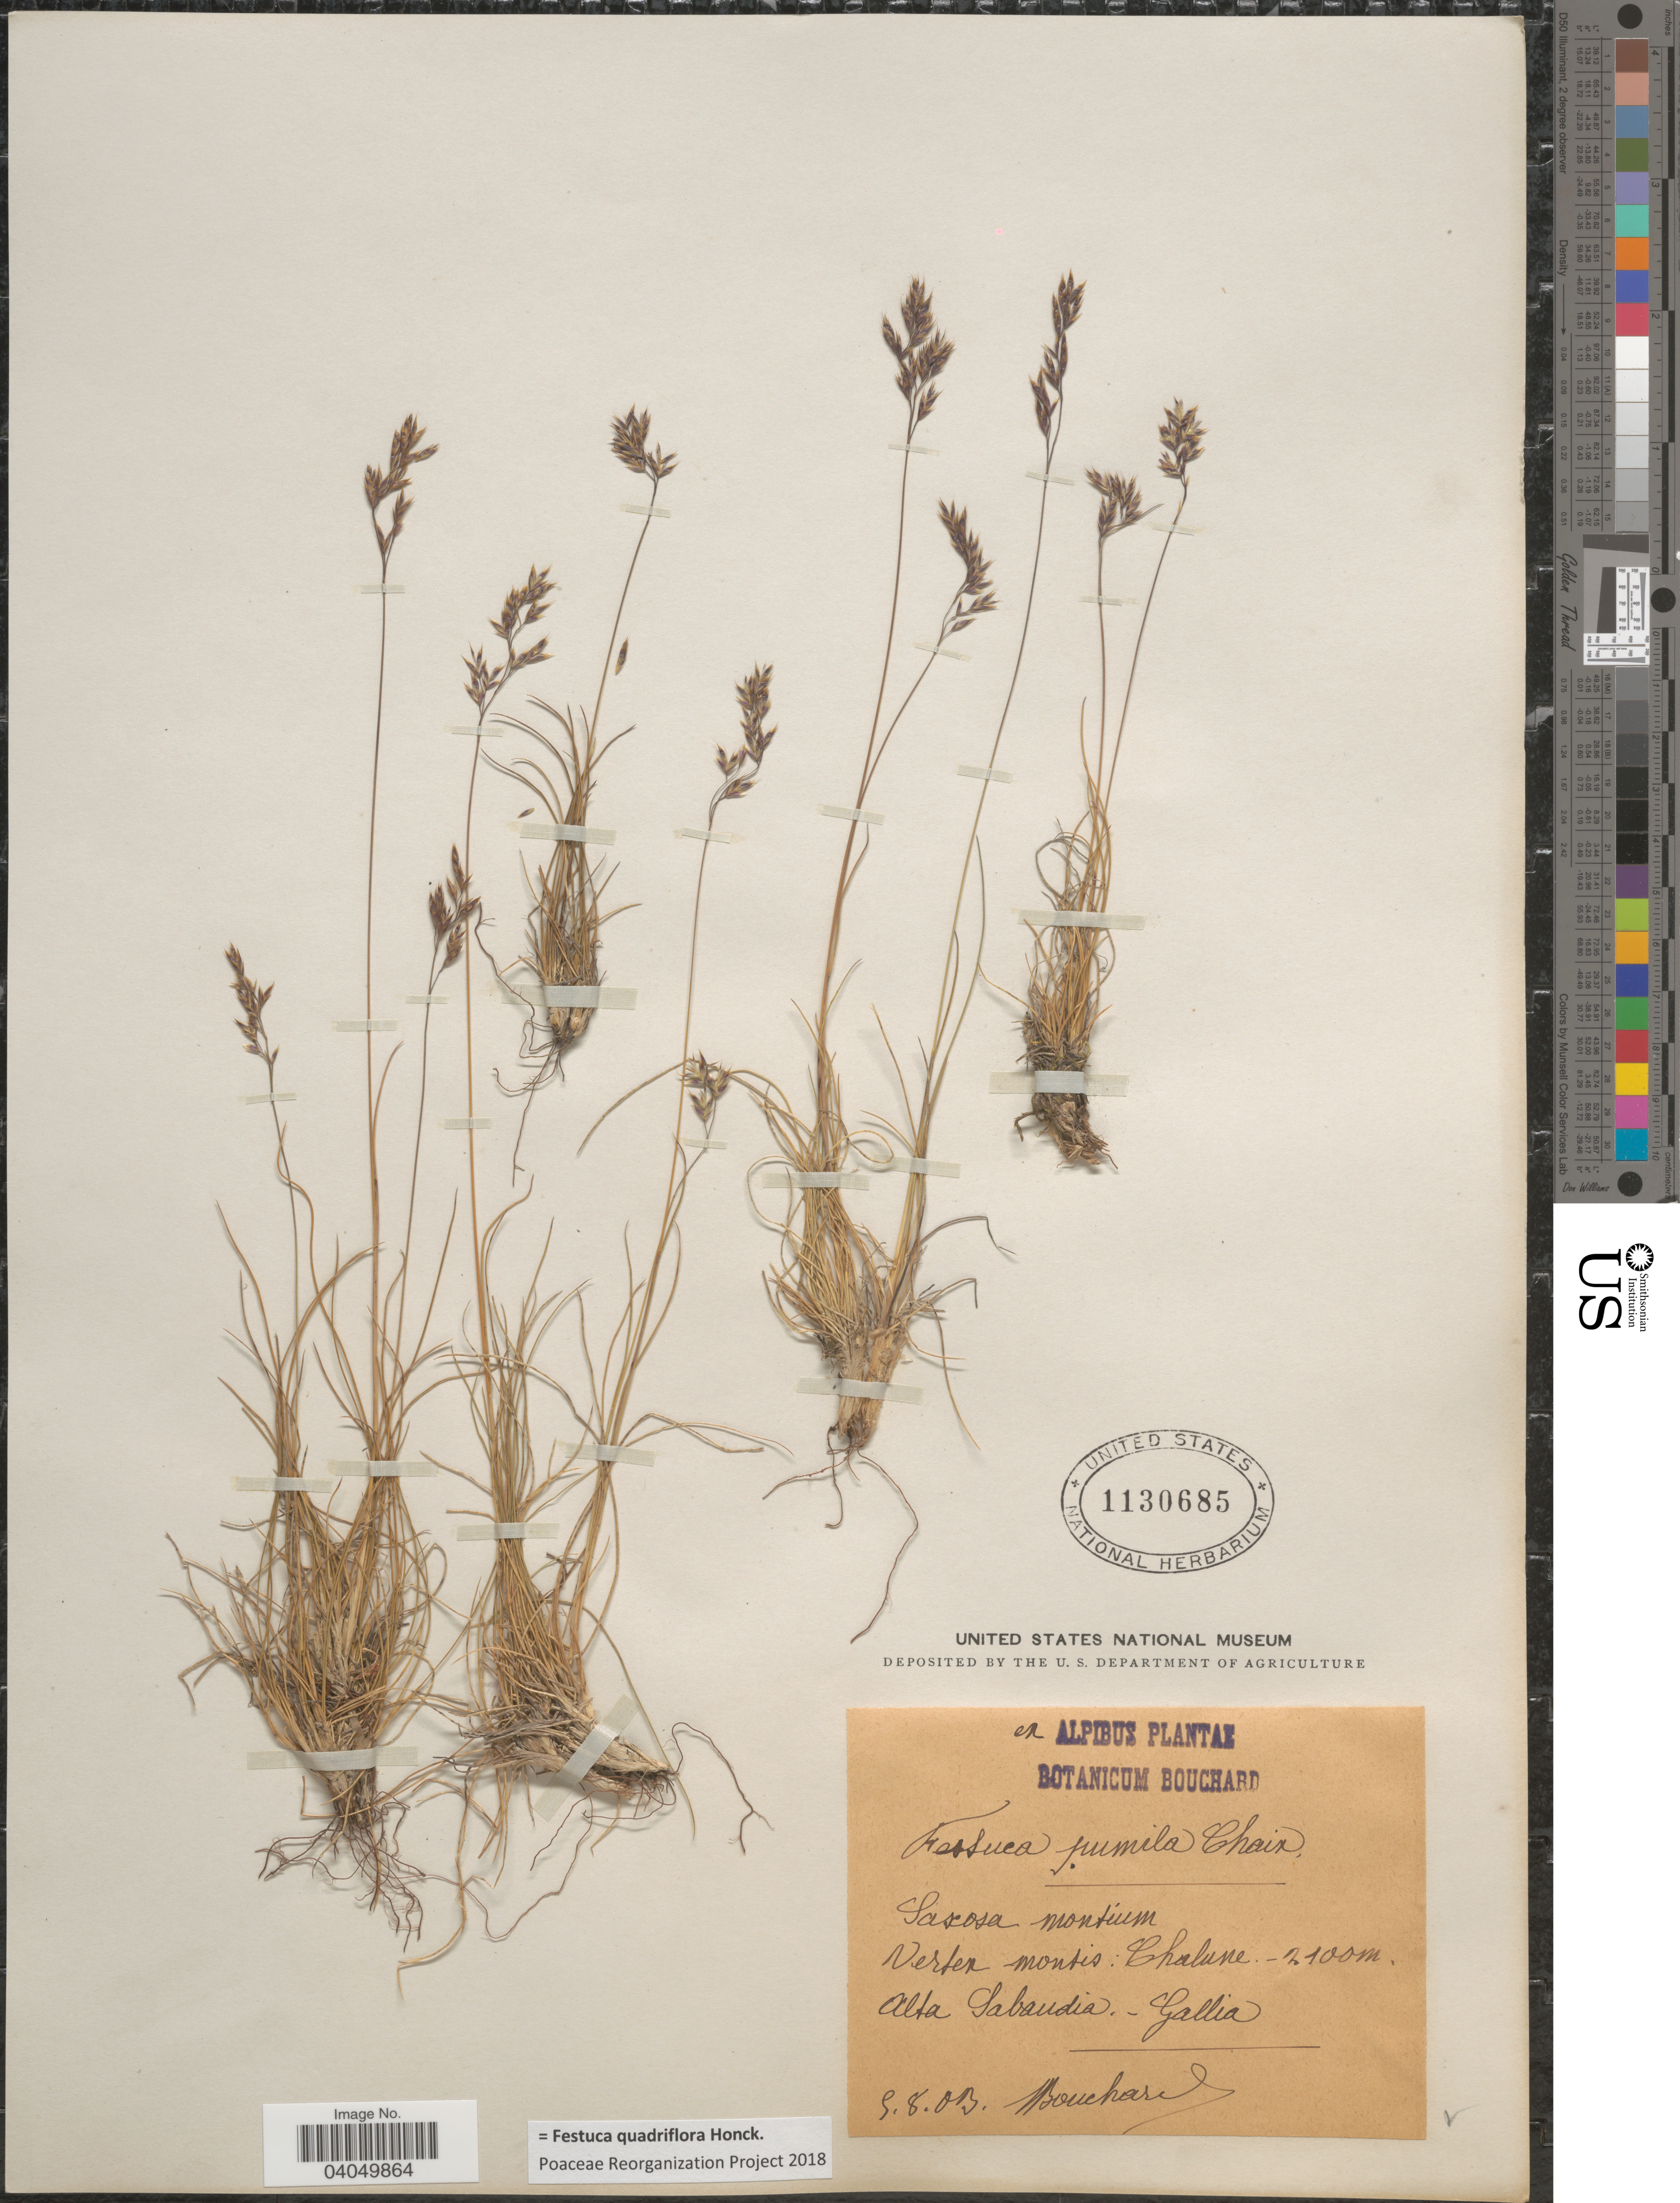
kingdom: Plantae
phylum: Tracheophyta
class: Liliopsida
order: Poales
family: Poaceae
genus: Festuca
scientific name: Festuca quadriflora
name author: Honck.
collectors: -. Bouchard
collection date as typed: Transcribed d/m/y: 5/8/3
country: France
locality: Saxosa montium. Vertex montis: Chalune, Alta Sabaudia - Gallia.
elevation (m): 2100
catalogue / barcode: US 1130685